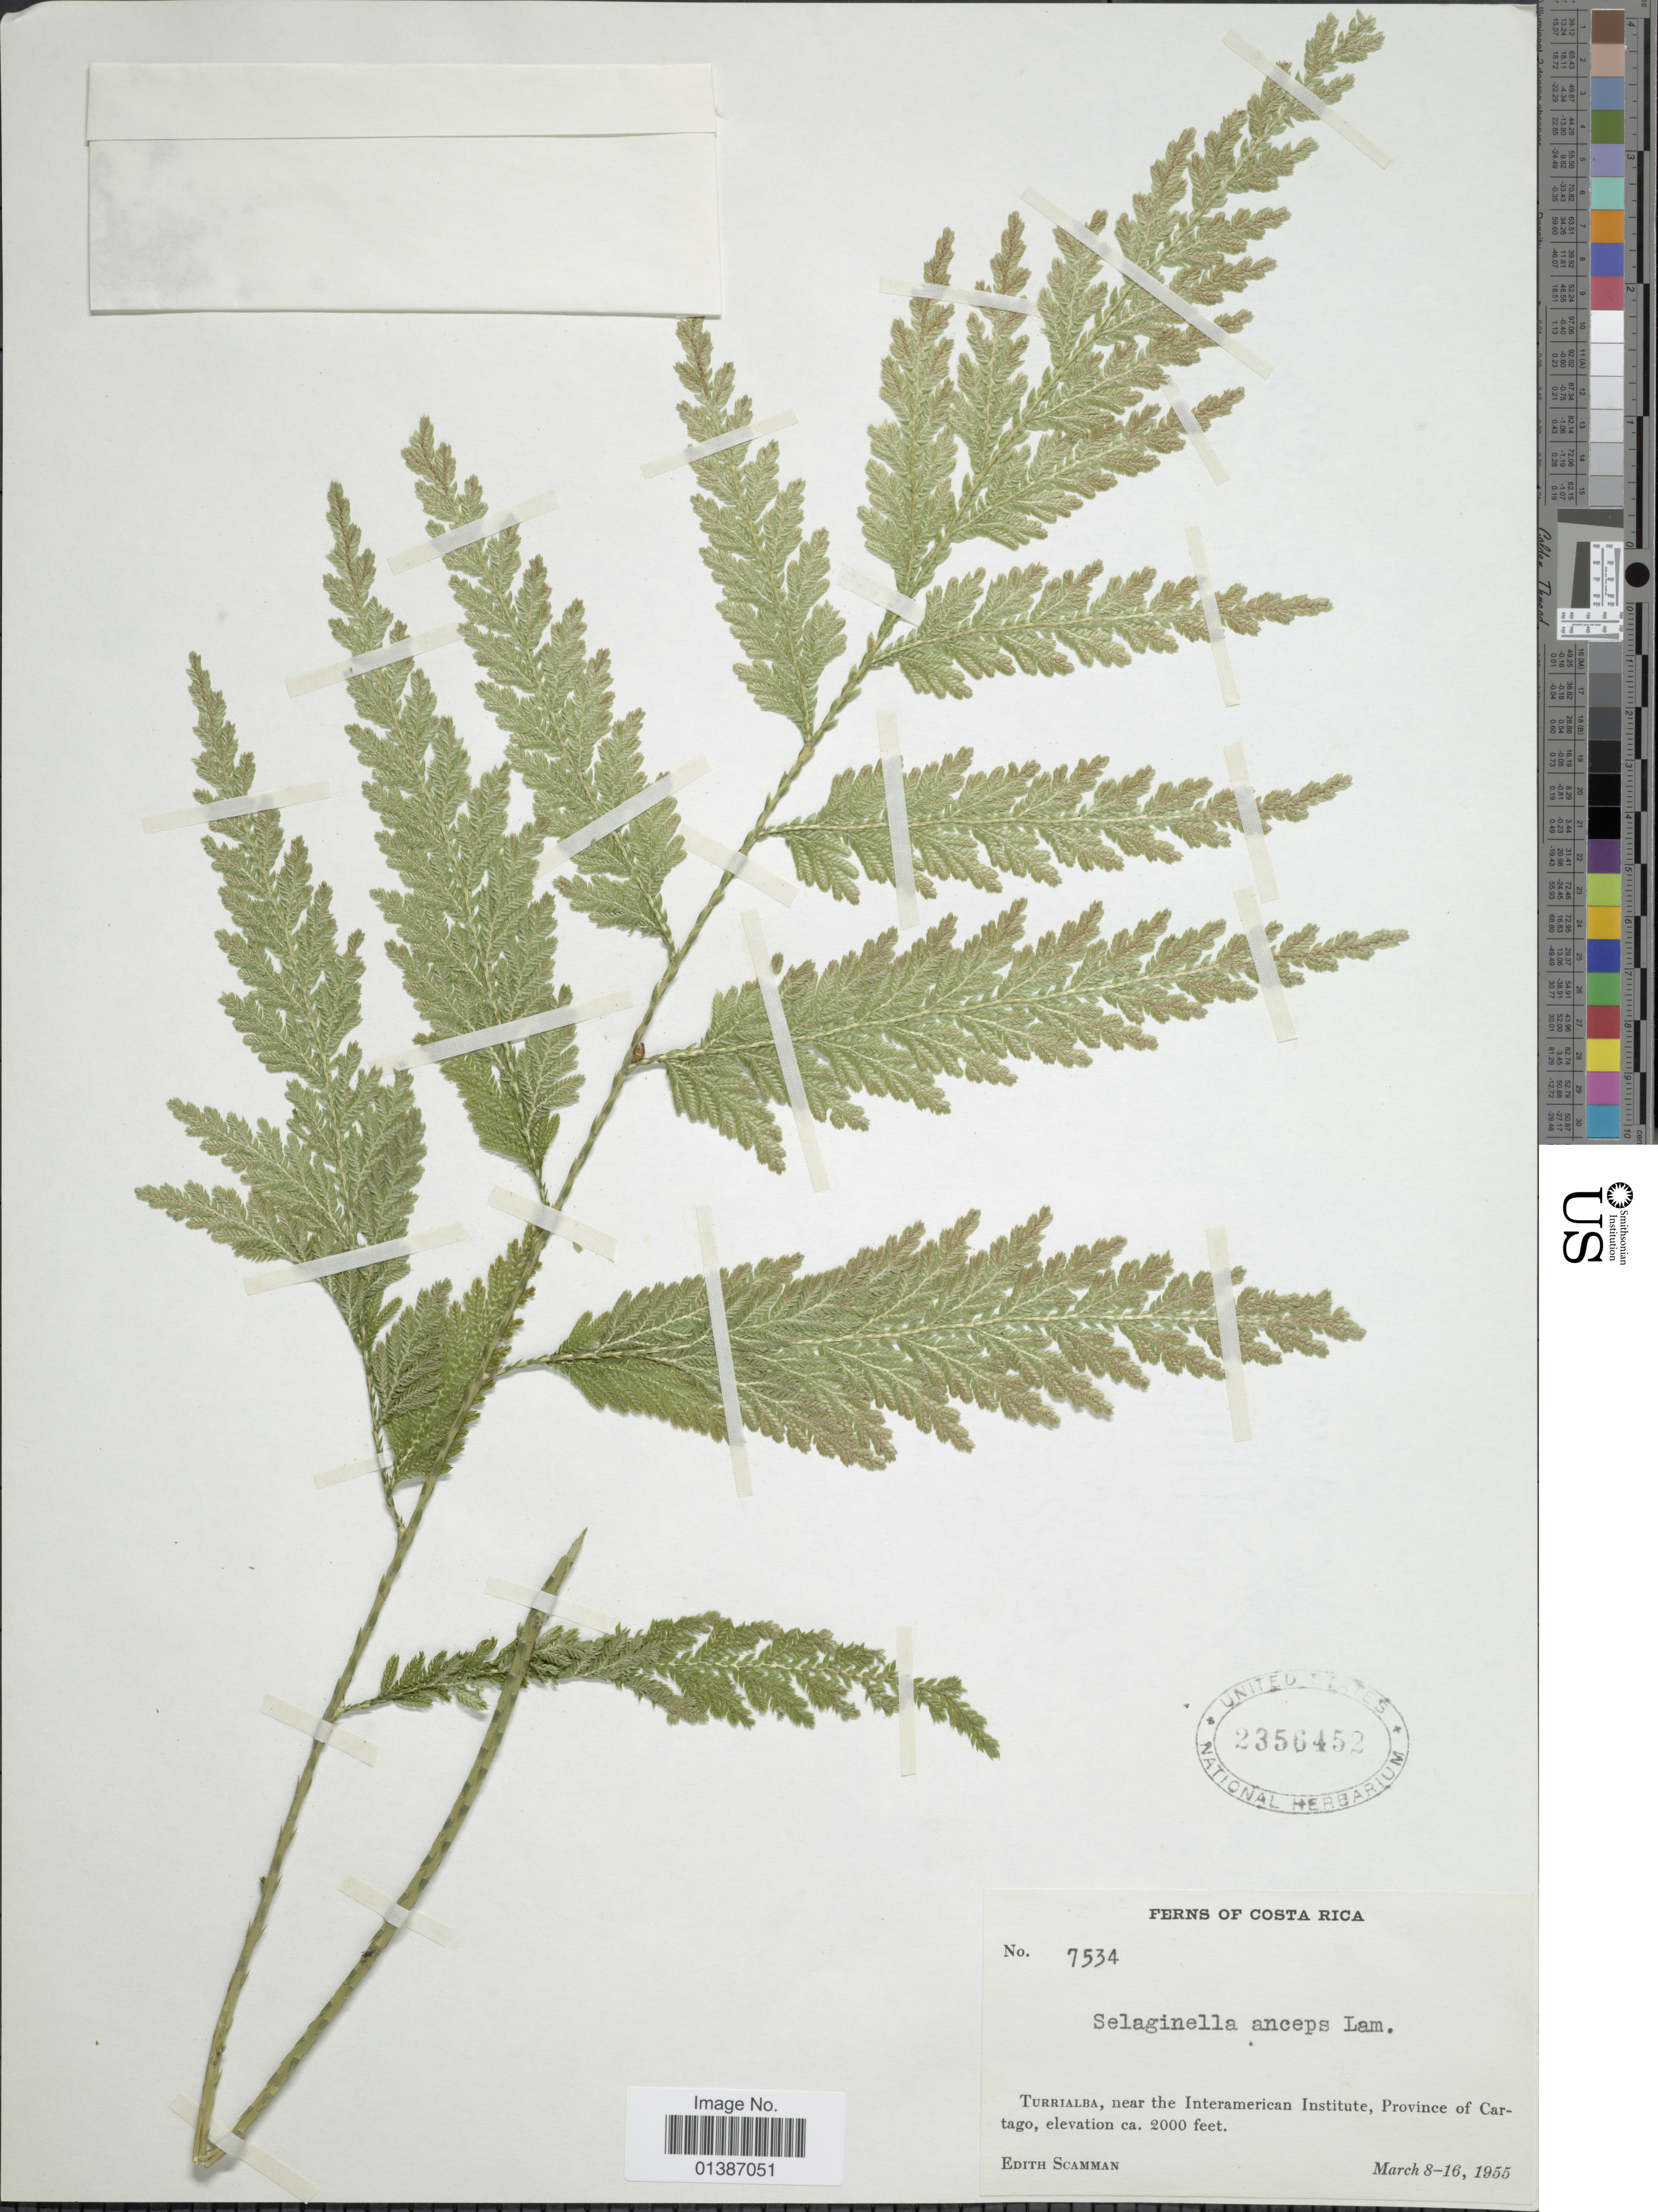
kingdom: Plantae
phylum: Tracheophyta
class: Lycopodiopsida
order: Selaginellales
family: Selaginellaceae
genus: Selaginella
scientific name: Selaginella anceps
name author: (C. Presl)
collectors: E. Scamman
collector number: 7534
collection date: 1955-03-08/1955-03-16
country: Costa Rica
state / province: Cartago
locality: Turrialba, near the Interamerican Institute, Province of Cartago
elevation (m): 610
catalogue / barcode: US 2356452